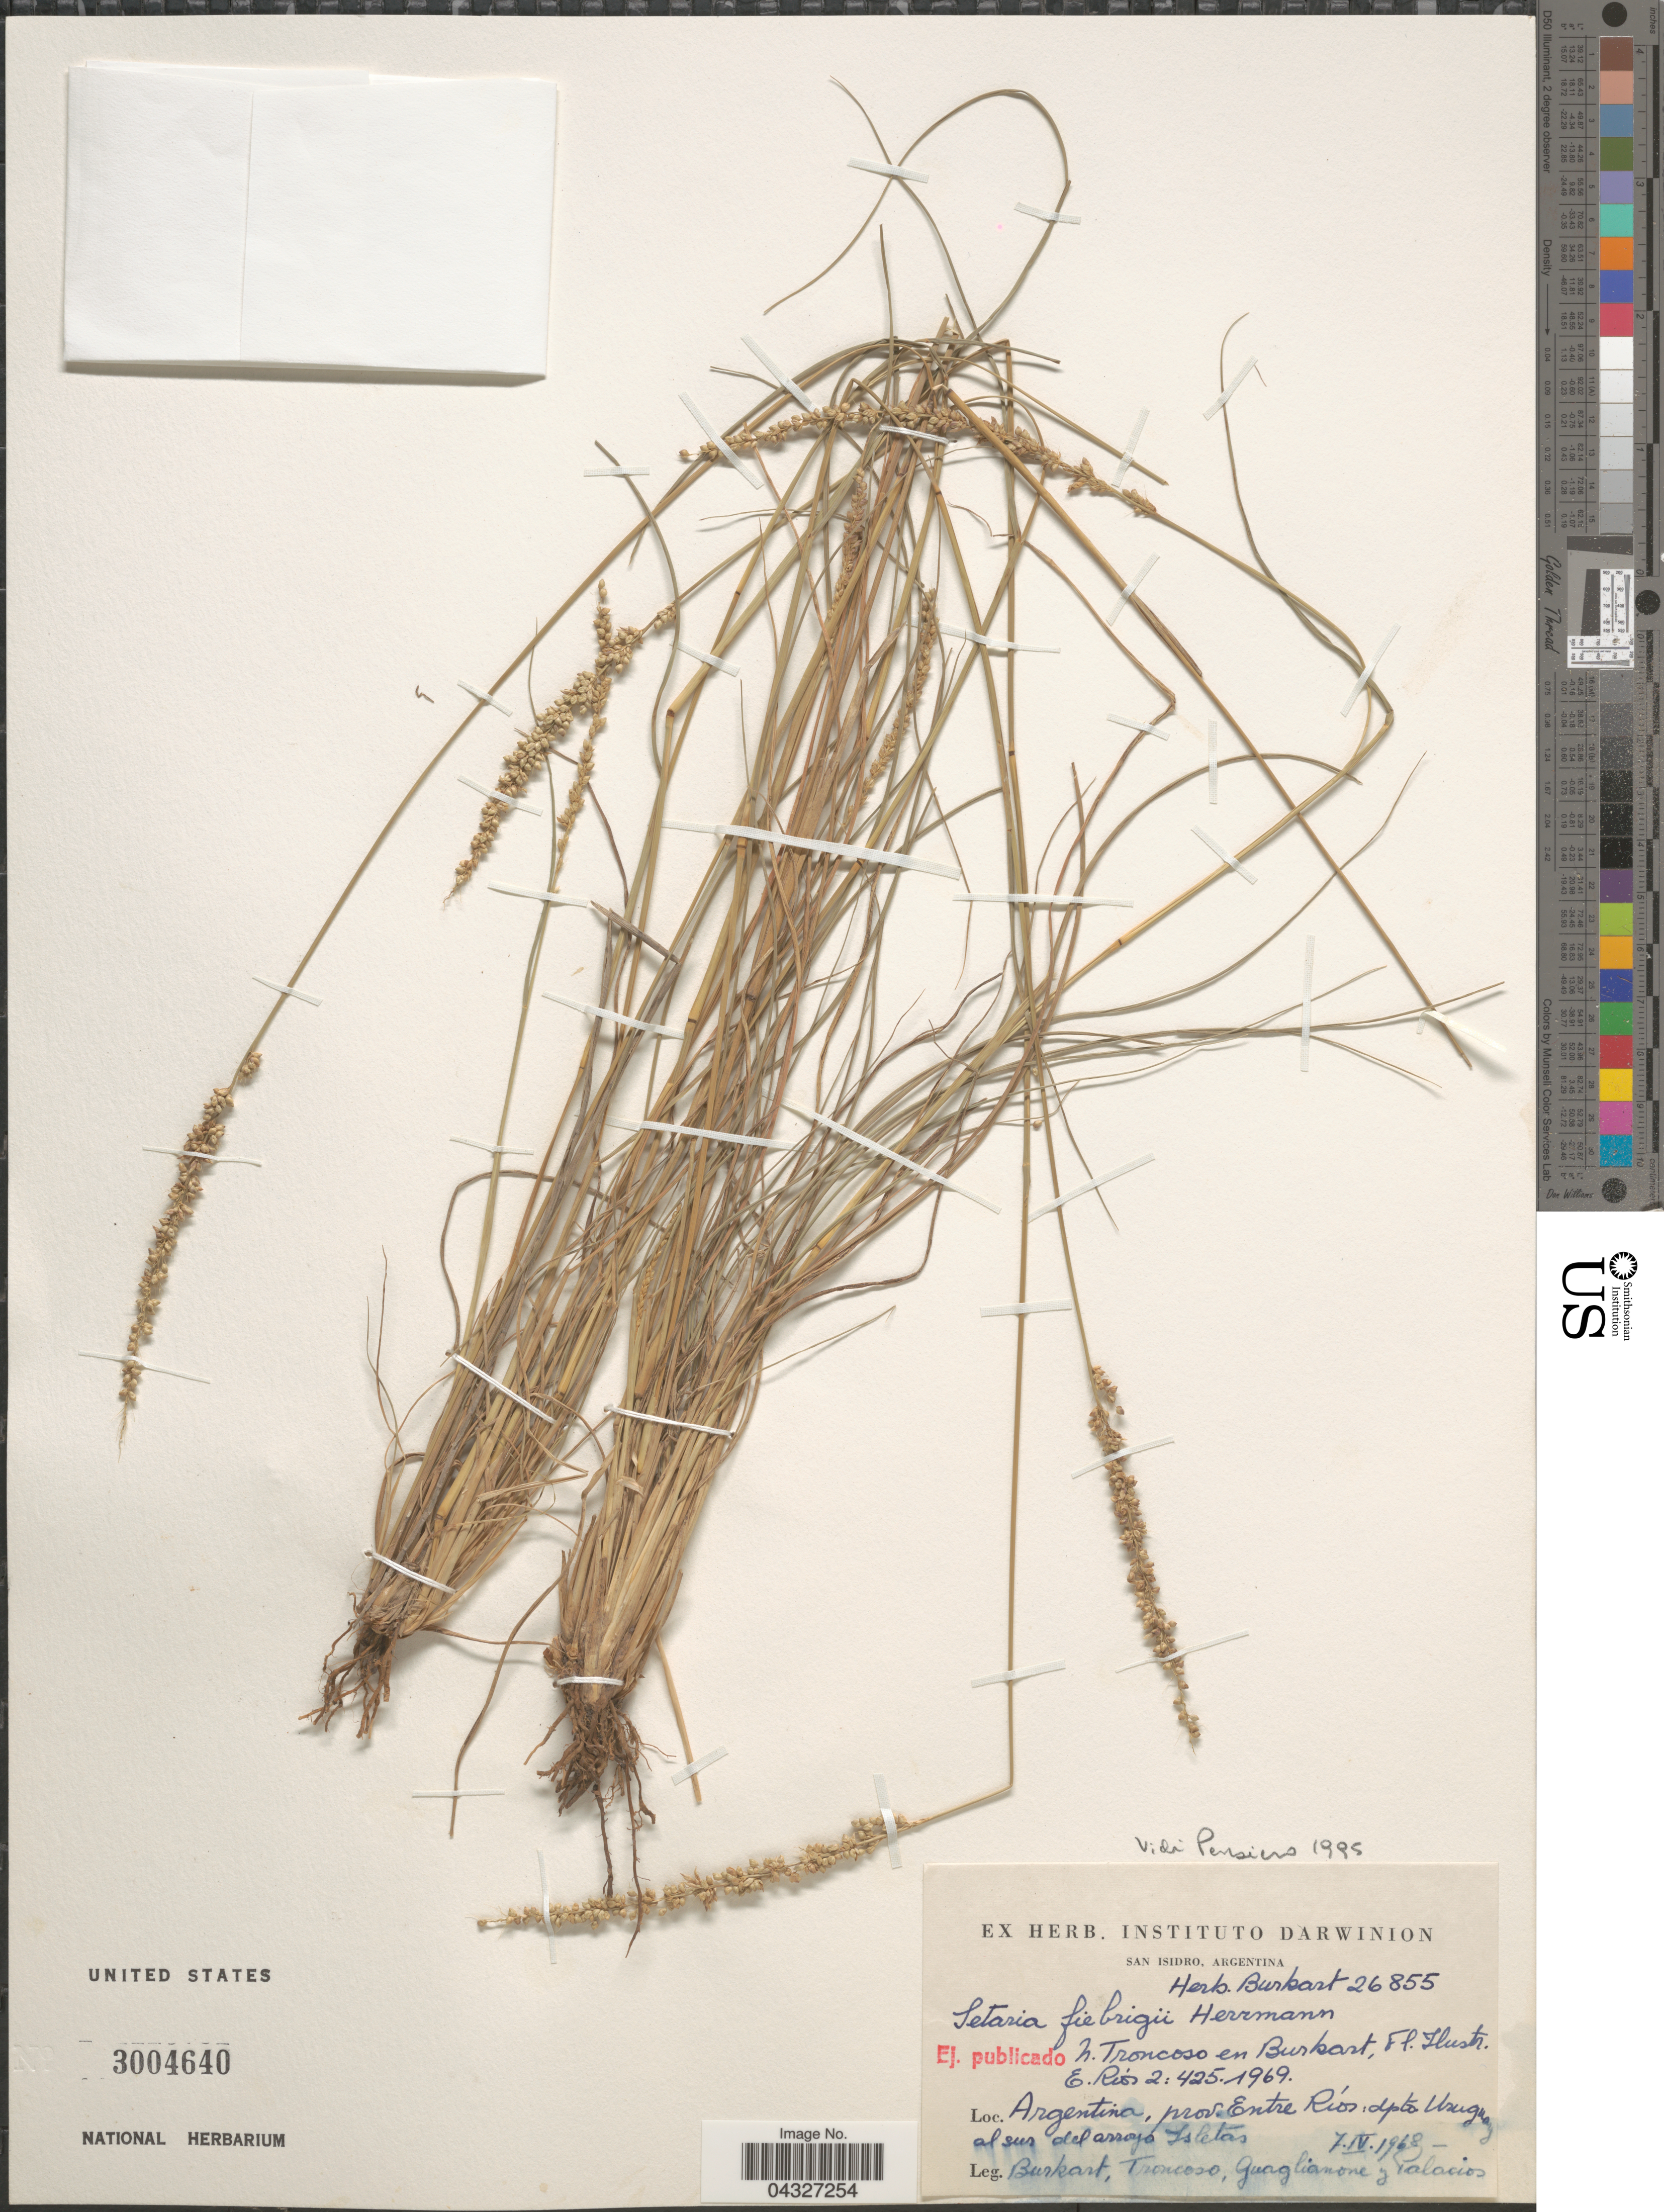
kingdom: Plantae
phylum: Tracheophyta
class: Liliopsida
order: Poales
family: Poaceae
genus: Setaria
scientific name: Setaria fiebrigii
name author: R.A.W. Herrm.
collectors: -- Burkart, Troncoso, Guaglianone & Palacios, --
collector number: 26855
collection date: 1968-04-07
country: Argentina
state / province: Entre Rios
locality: San Isidro. Prov. Entre Ríos, depto Uruguay al sur del arroyo Isletas.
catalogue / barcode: US 3004640